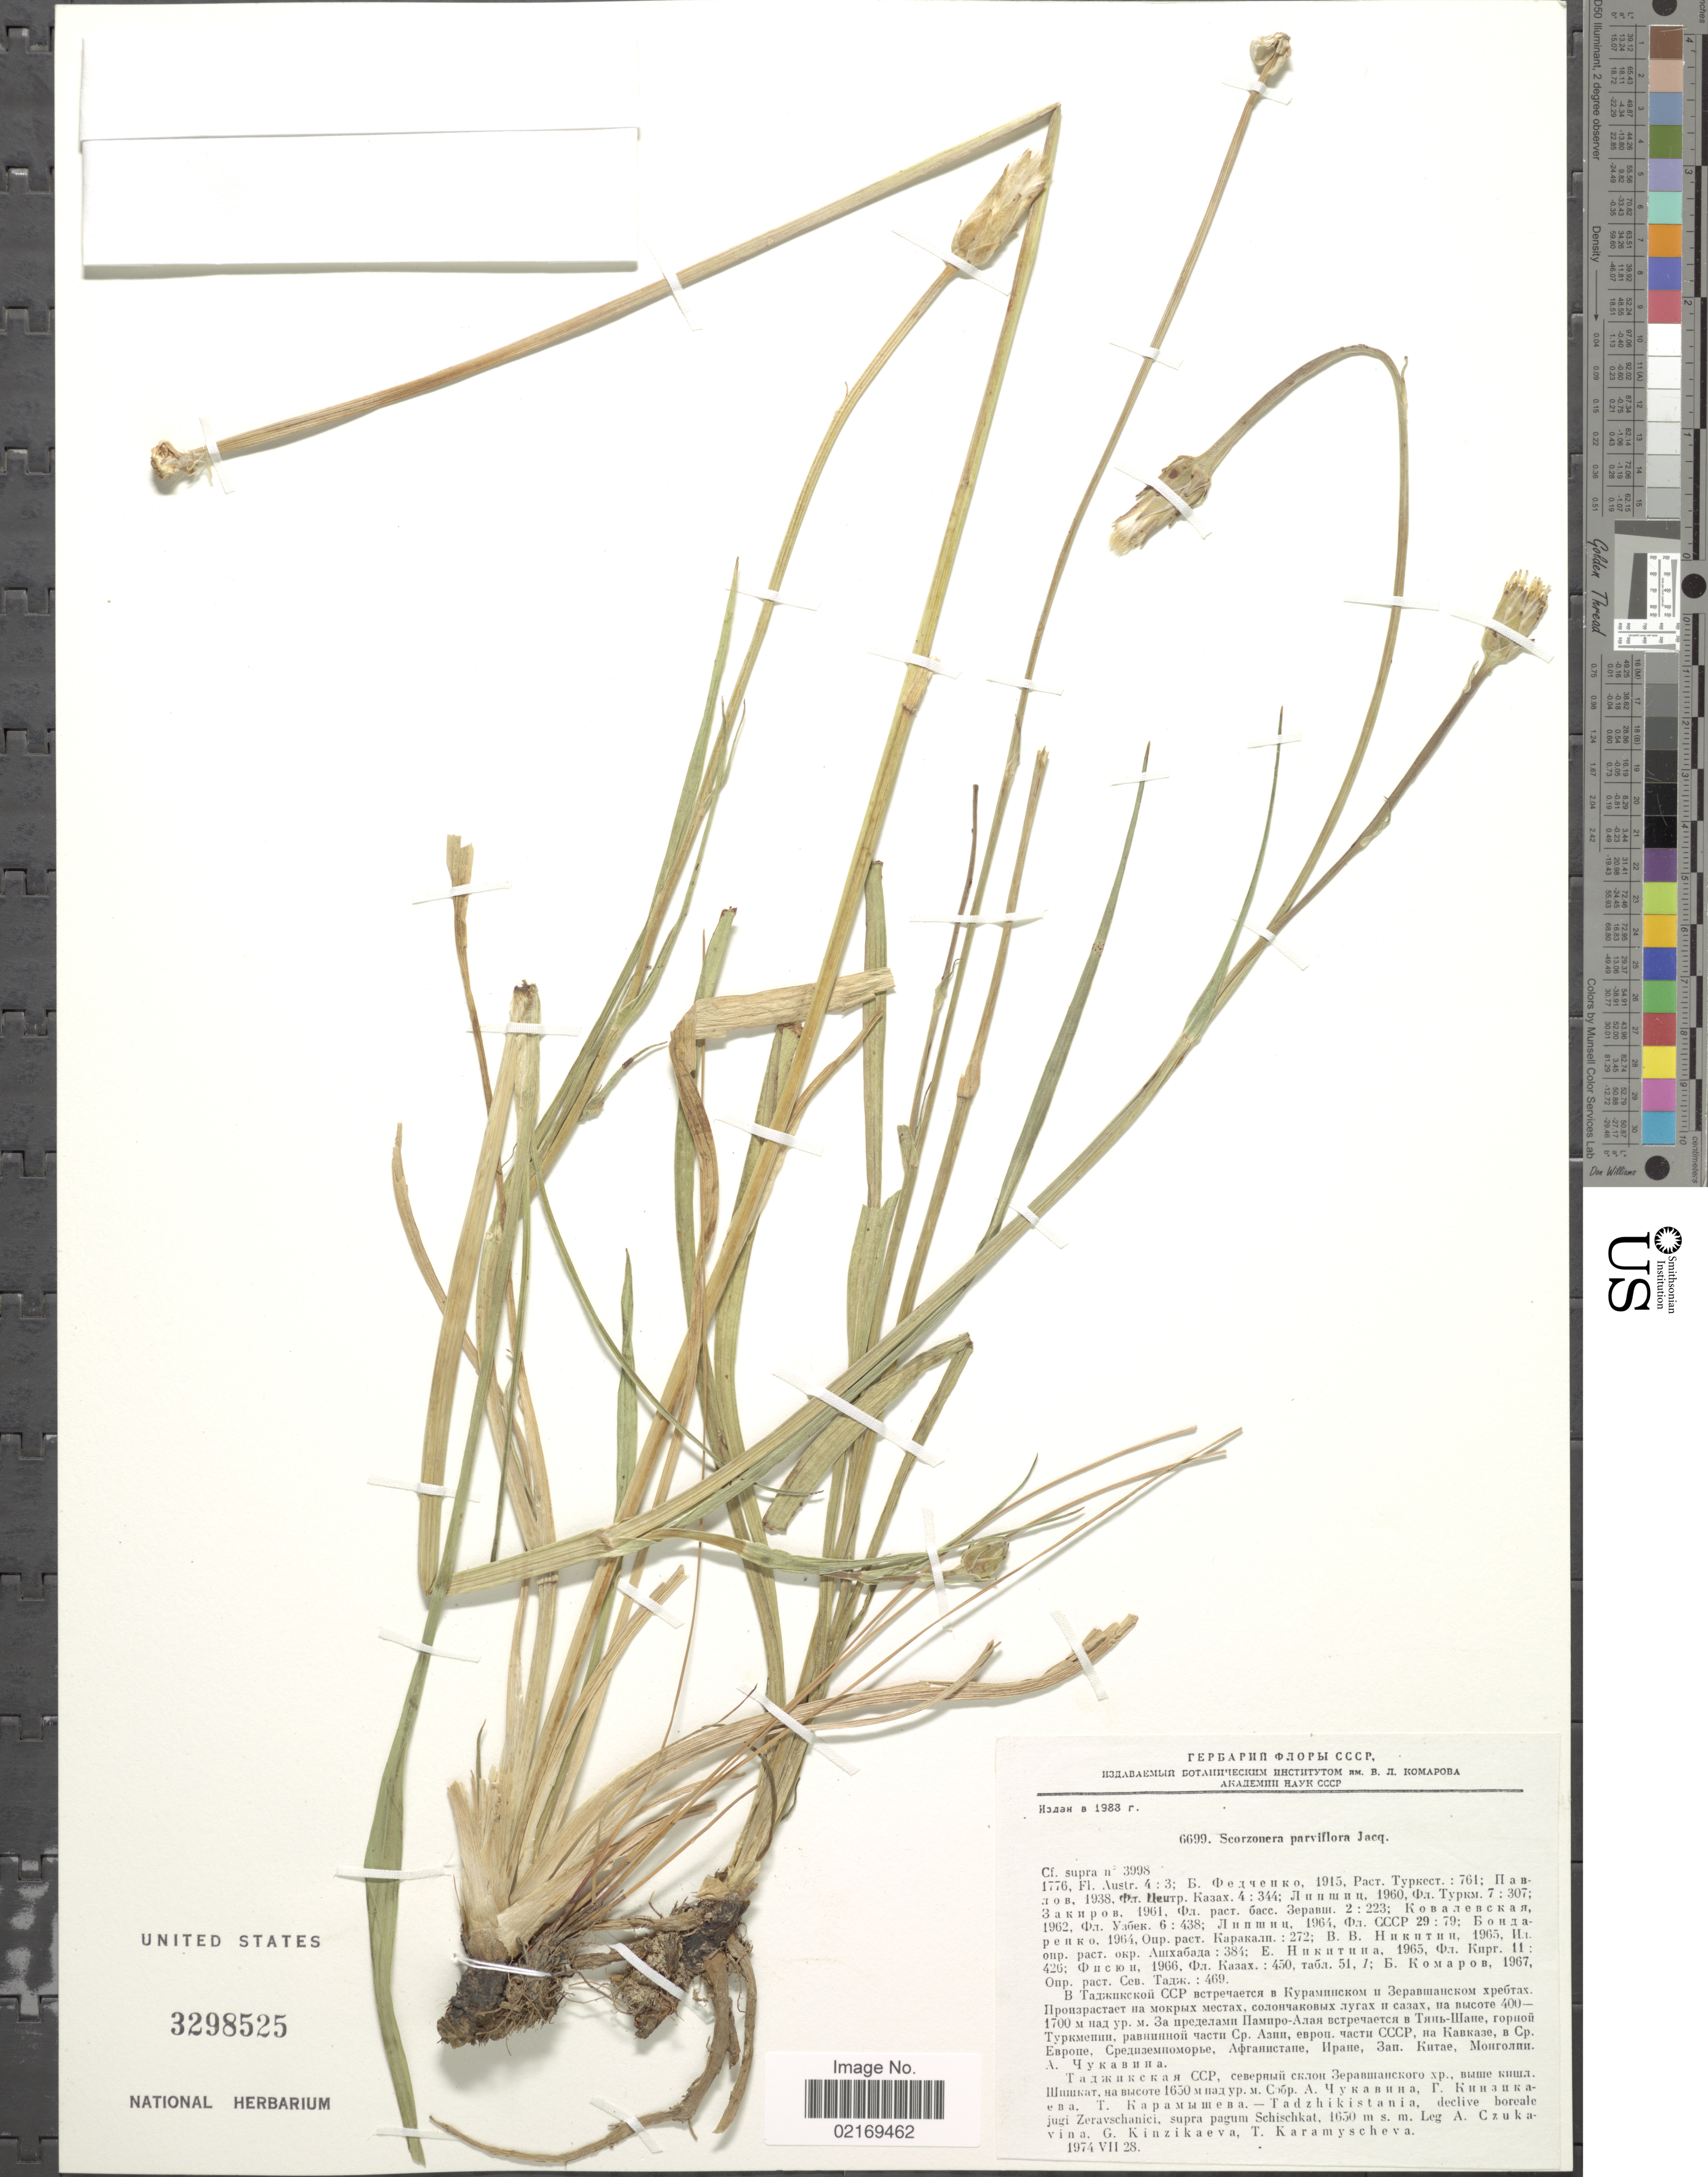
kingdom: Plantae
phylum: Tracheophyta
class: Magnoliopsida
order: Asterales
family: Asteraceae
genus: Scorzonera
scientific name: Scorzonera parviflora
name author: Jacq.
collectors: A. P. Czukavina, G. Kinzikaeva & T. Karamyscheva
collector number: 6699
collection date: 1974-07-28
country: Tajikistan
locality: Tadzhikistania, declive boreale jugo Zeravschanici, supra pagum Schischkat.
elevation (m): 1650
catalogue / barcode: US 3298525